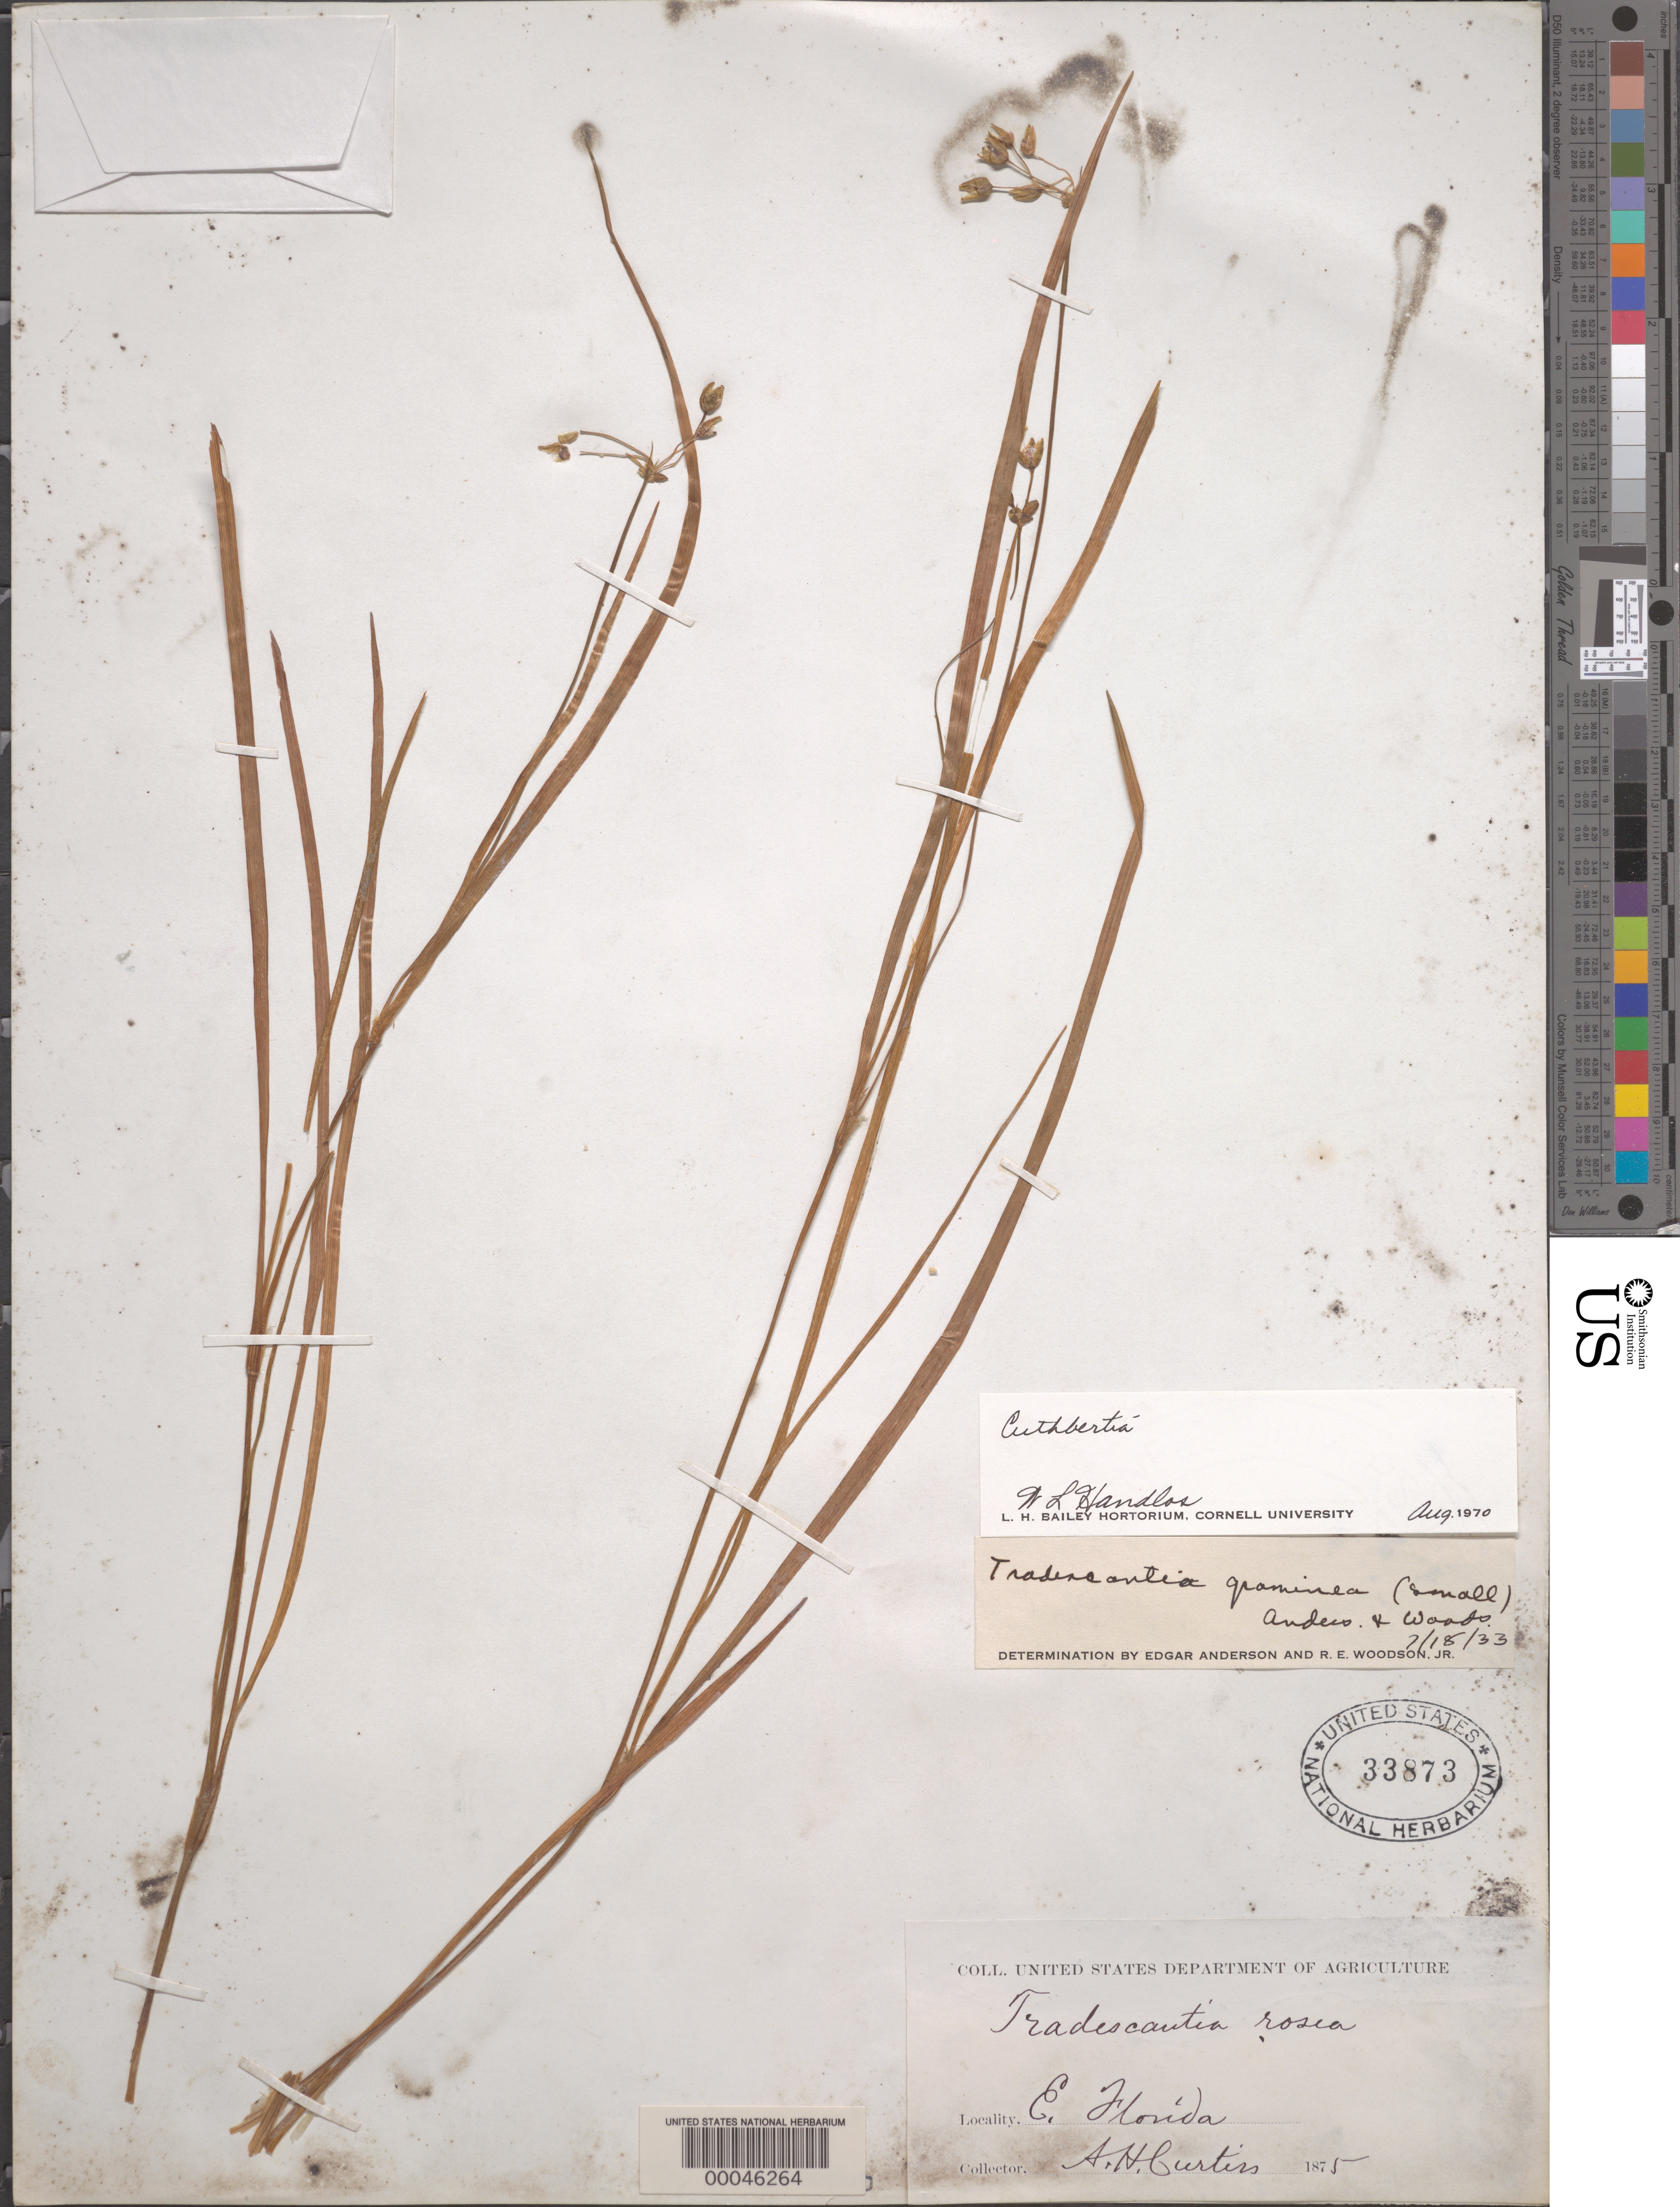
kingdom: Plantae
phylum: Tracheophyta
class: Liliopsida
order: Commelinales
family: Commelinaceae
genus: Cuthbertia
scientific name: Cuthbertia graminea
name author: Small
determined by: Strong, Mark T., (BOT), Smithsonian Institution - National Museum of Natural History (UNITED STATES)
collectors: A. H. Curtiss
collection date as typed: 1875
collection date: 1875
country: United States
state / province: Florida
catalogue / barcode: US 33873